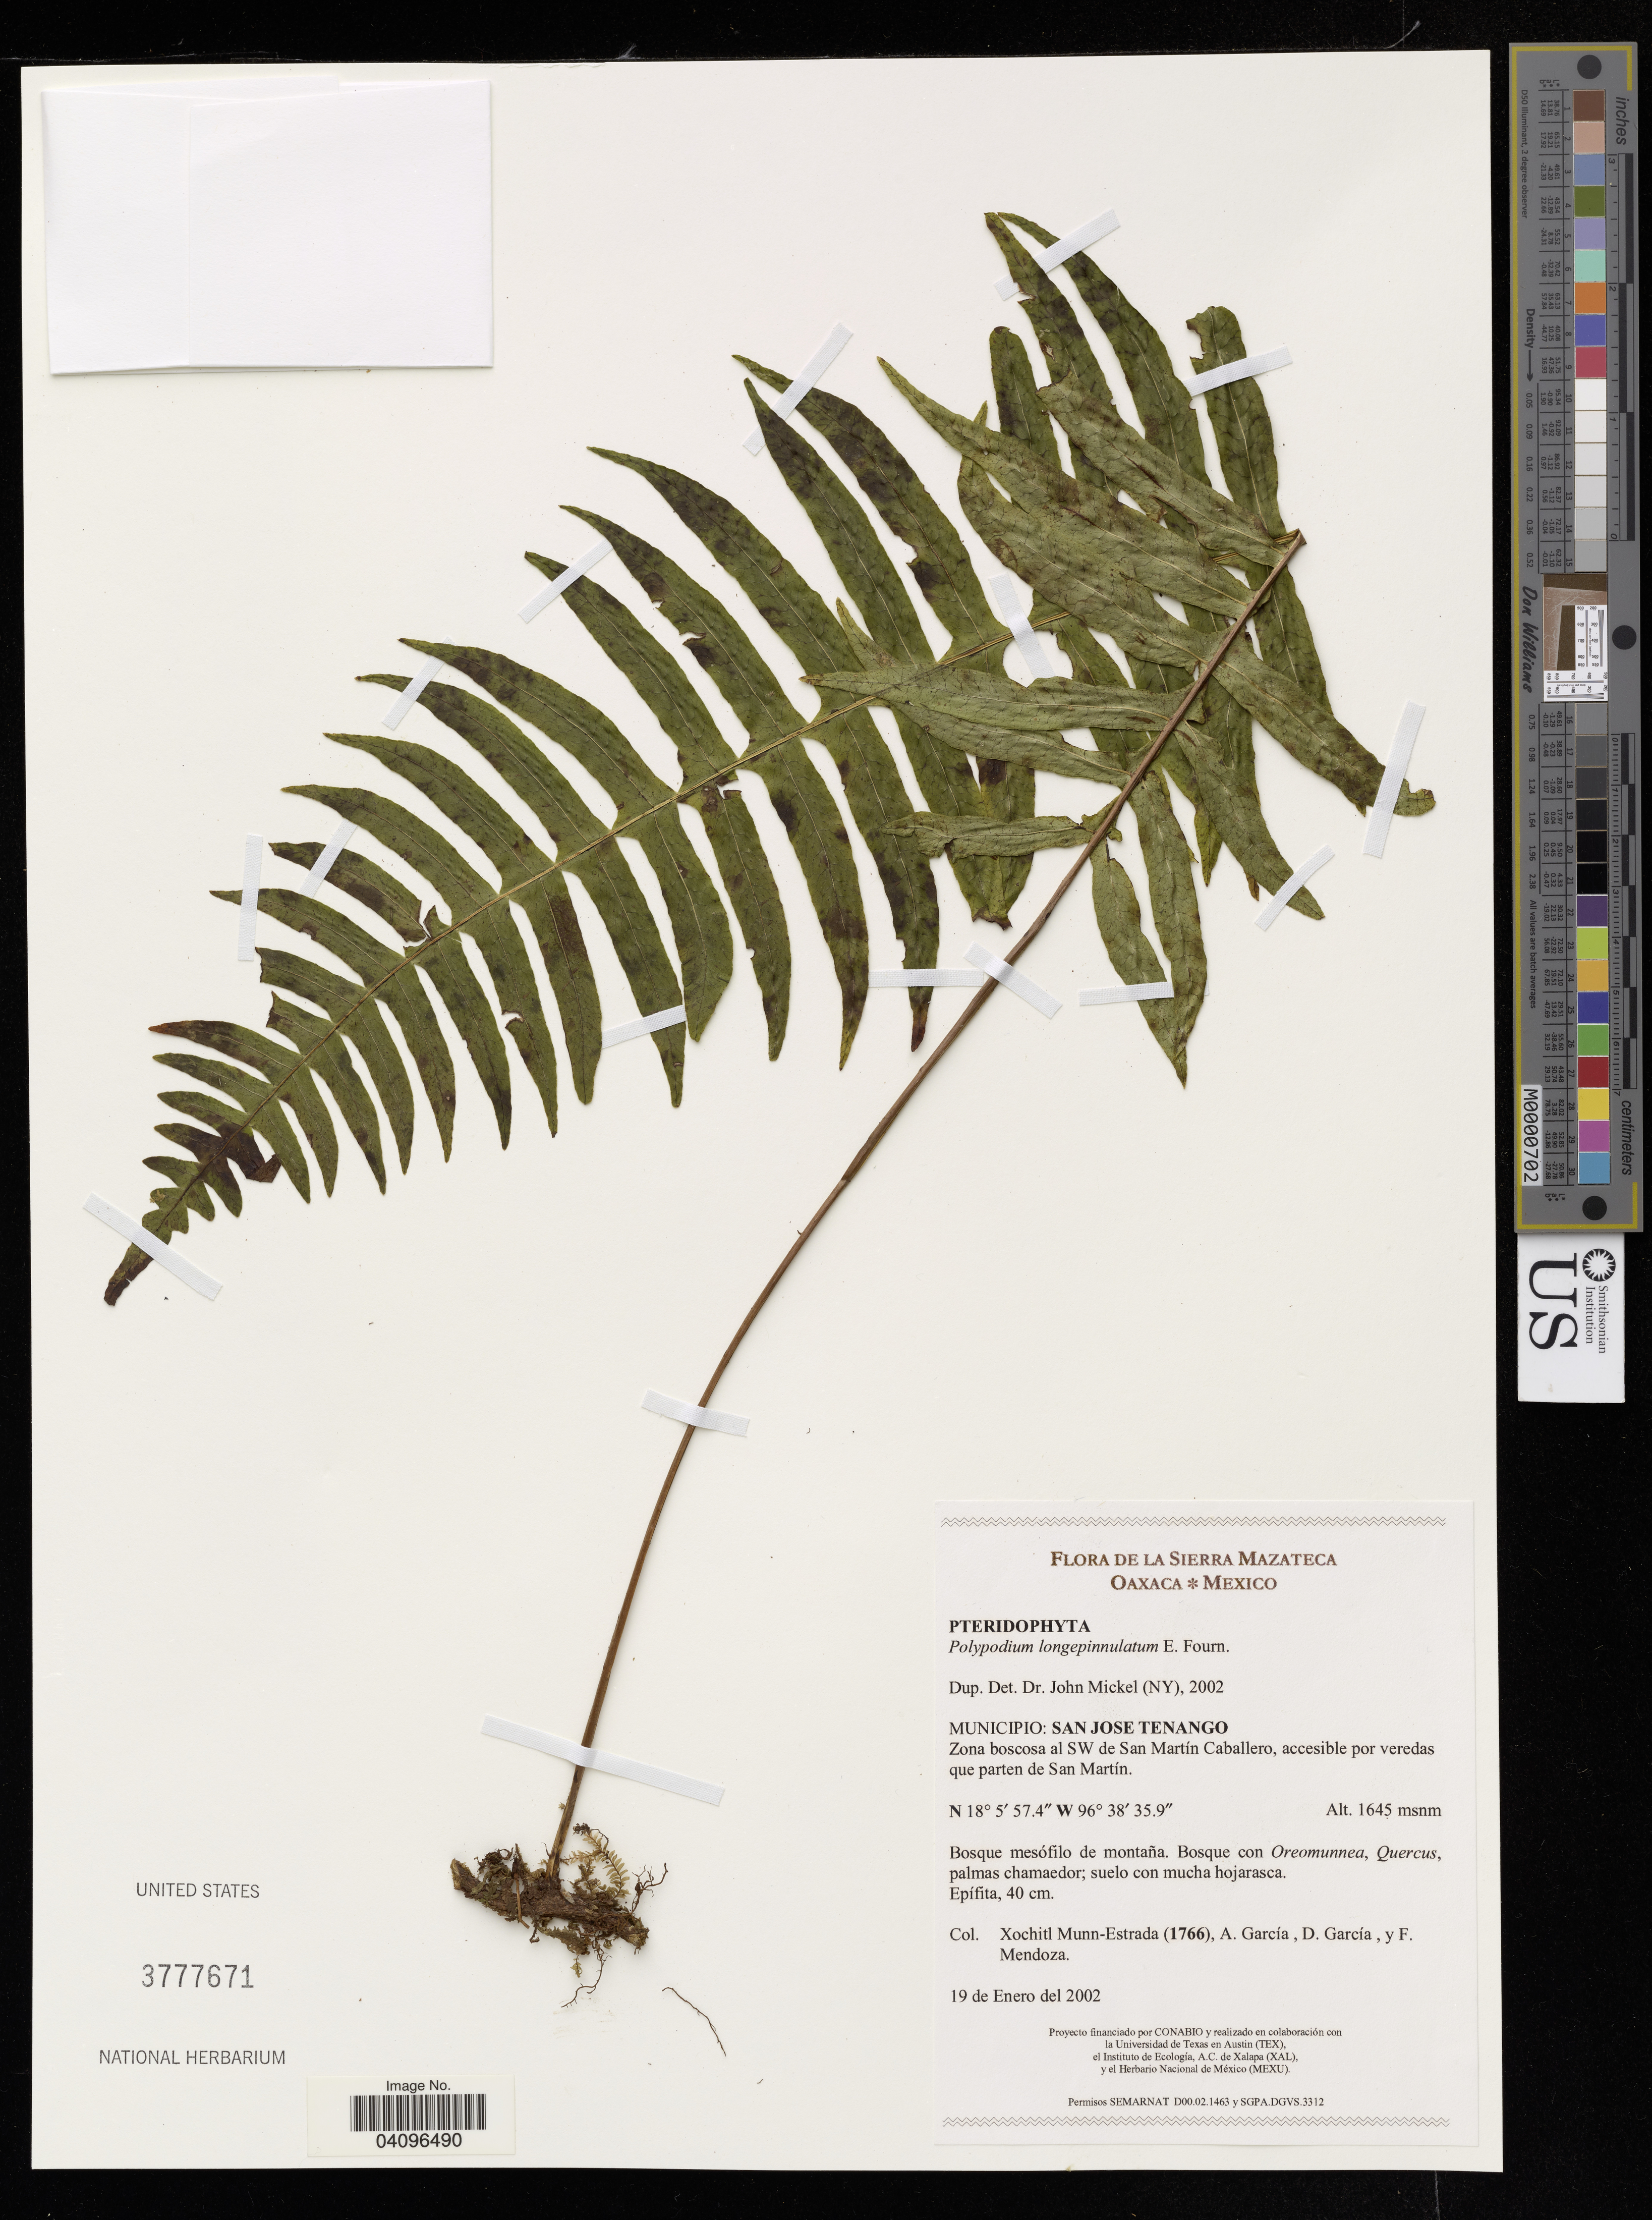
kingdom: Plantae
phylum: Tracheophyta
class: Polypodiopsida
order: Polypodiales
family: Polypodiaceae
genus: Polypodium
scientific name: Polypodium longepinnulatum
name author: E. Fourn.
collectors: X. Munn-Estrada, A. García, D. García & F. Mendoza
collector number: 1766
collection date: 2002-01-19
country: Mexico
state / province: Oaxaca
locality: La Sierra Mazateca. Municipio: San Jose Tenango. Zona boscosa al SW de San Martín Caballero, accesible por veredas que parten de San Martín.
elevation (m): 1645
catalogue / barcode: US 3777671